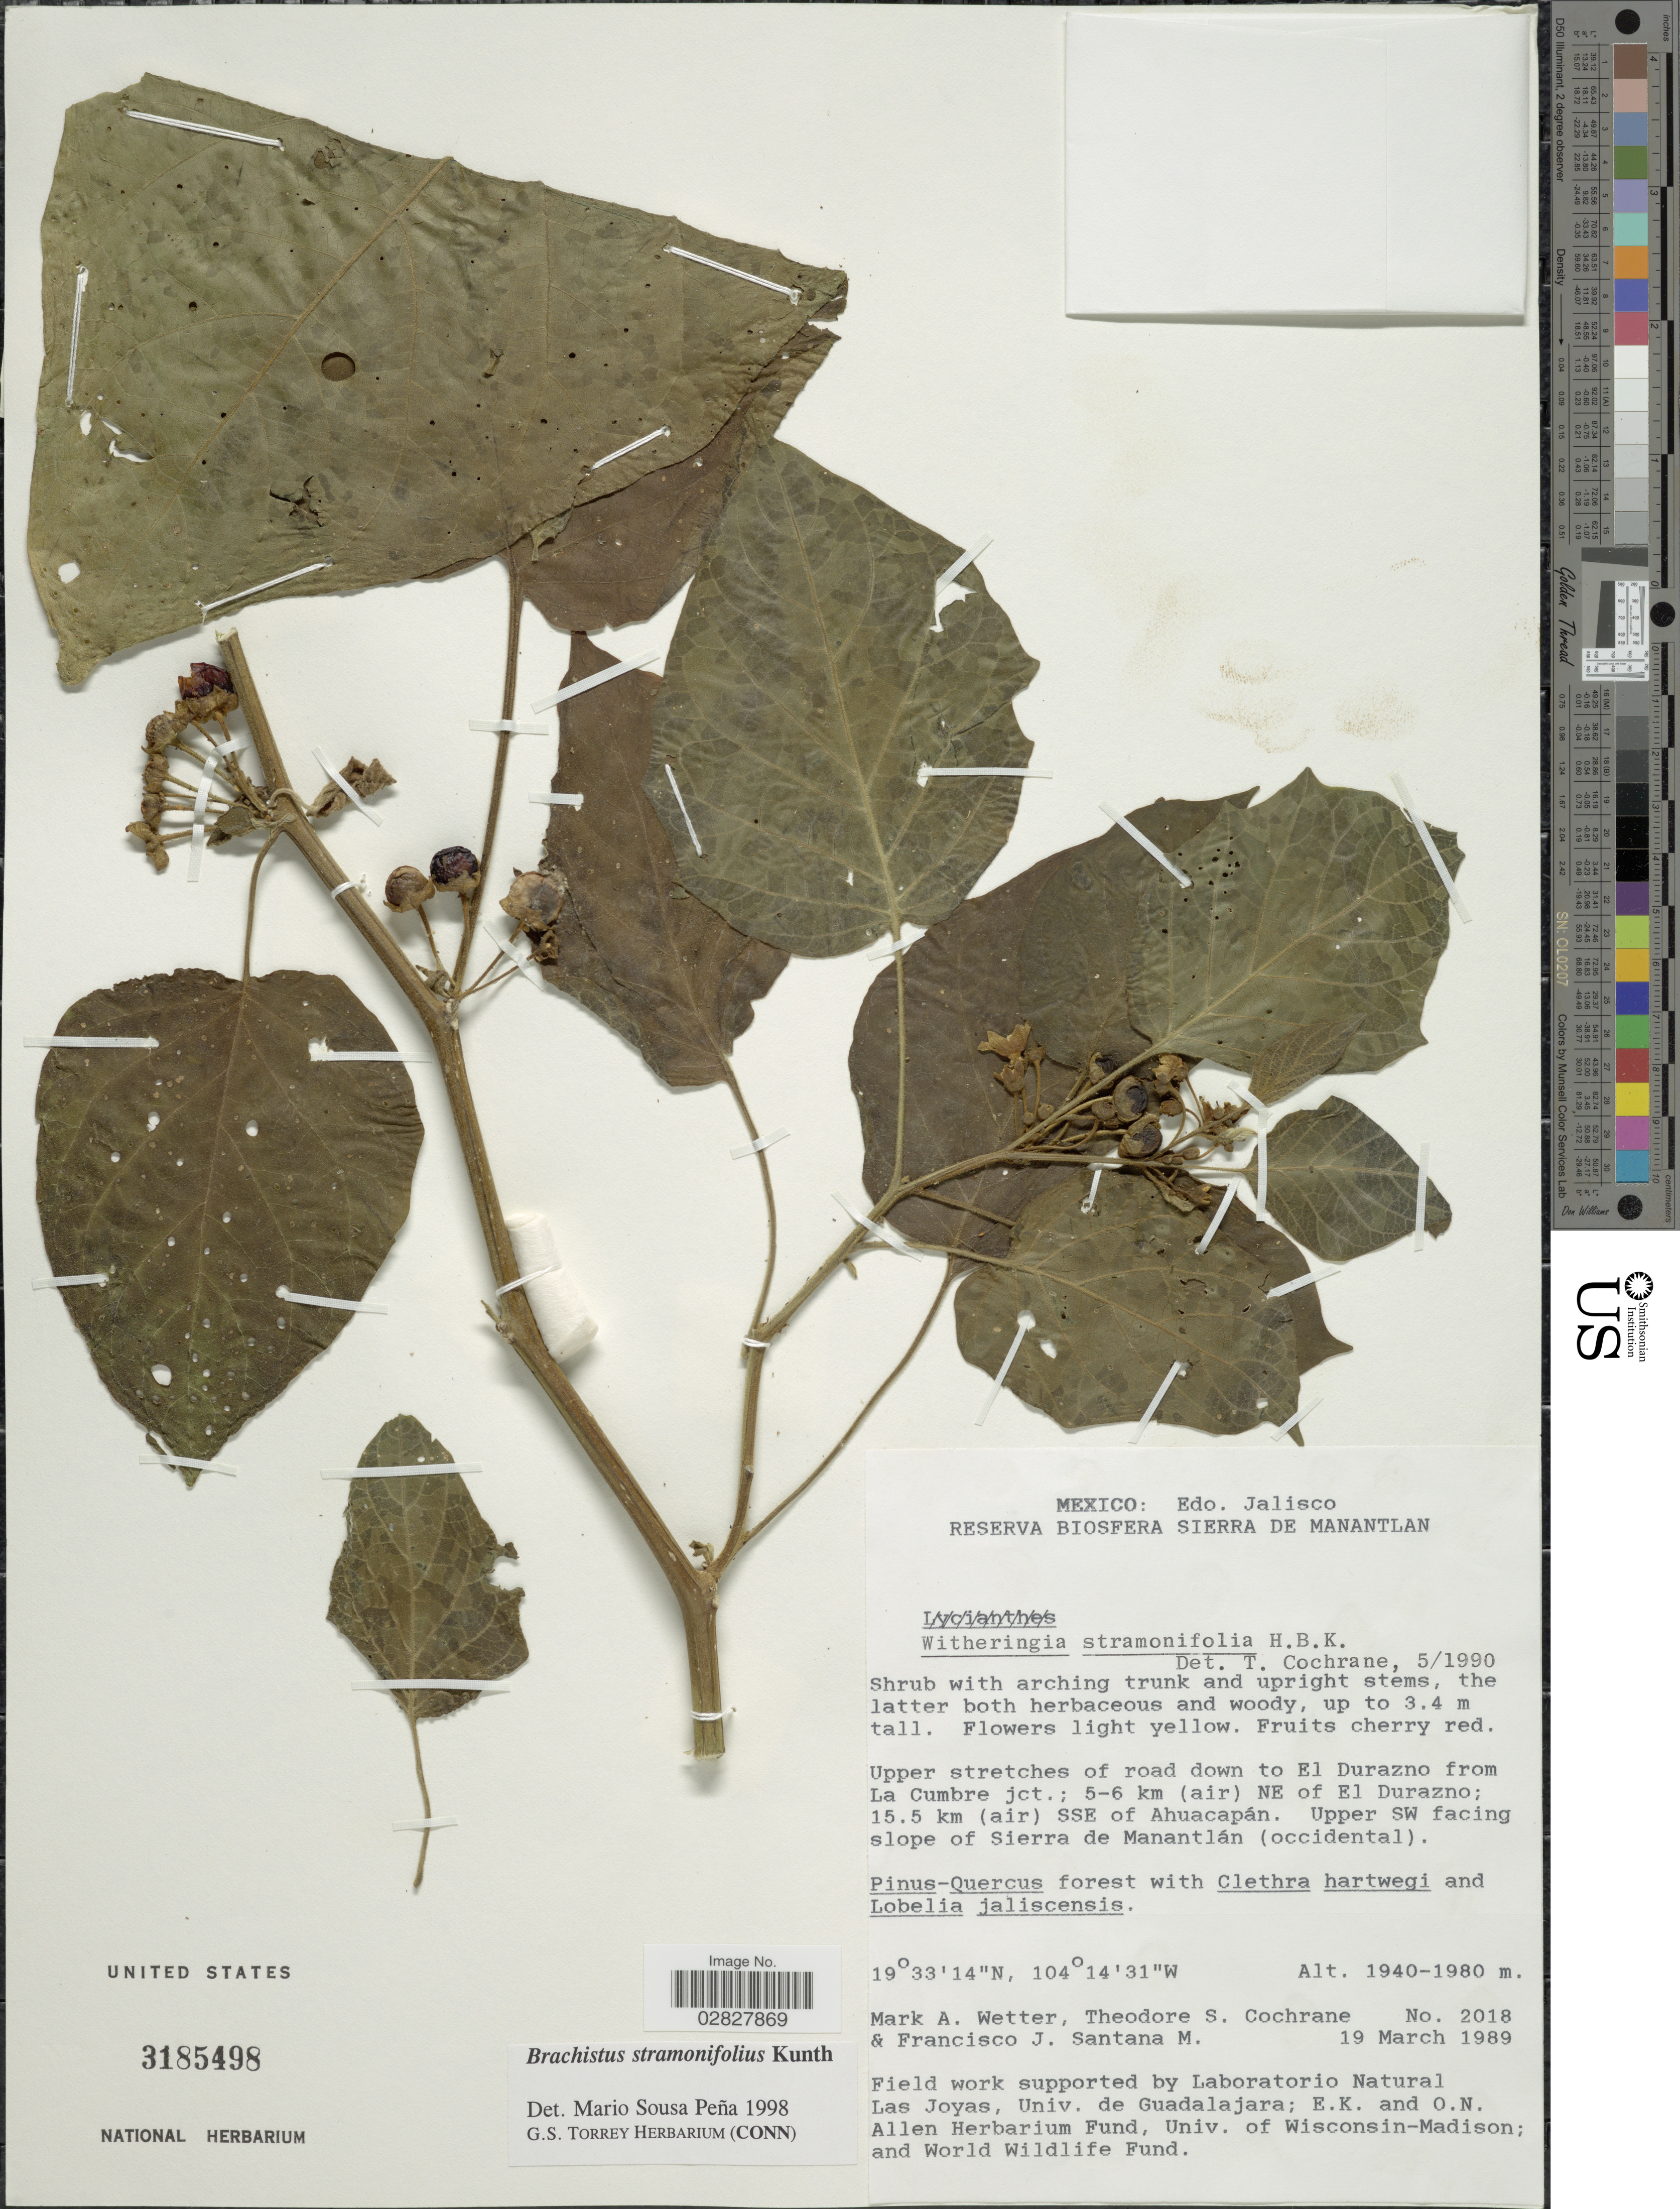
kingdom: Plantae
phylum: Tracheophyta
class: Magnoliopsida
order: Solanales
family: Solanaceae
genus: Brachistus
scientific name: Brachistus stramonifolius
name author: (Kunth) Miers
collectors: M. Wetter, T. S. Cochrane & F. J. Santana M.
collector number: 2018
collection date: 1989-03-19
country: Mexico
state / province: Jalisco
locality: Edo. Jalisco, Reserva Biosfera Sierra De Manantlan, Upper stretches of road down to El Durazno from La Cumbre jct.; 5-6 km (air) NE of El Durazno; 15.5 km (air) SSE of Ahuacapán, Upper SW facing slope of Sierra de Manantlán (occidental).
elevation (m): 1940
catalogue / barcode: US 3185498